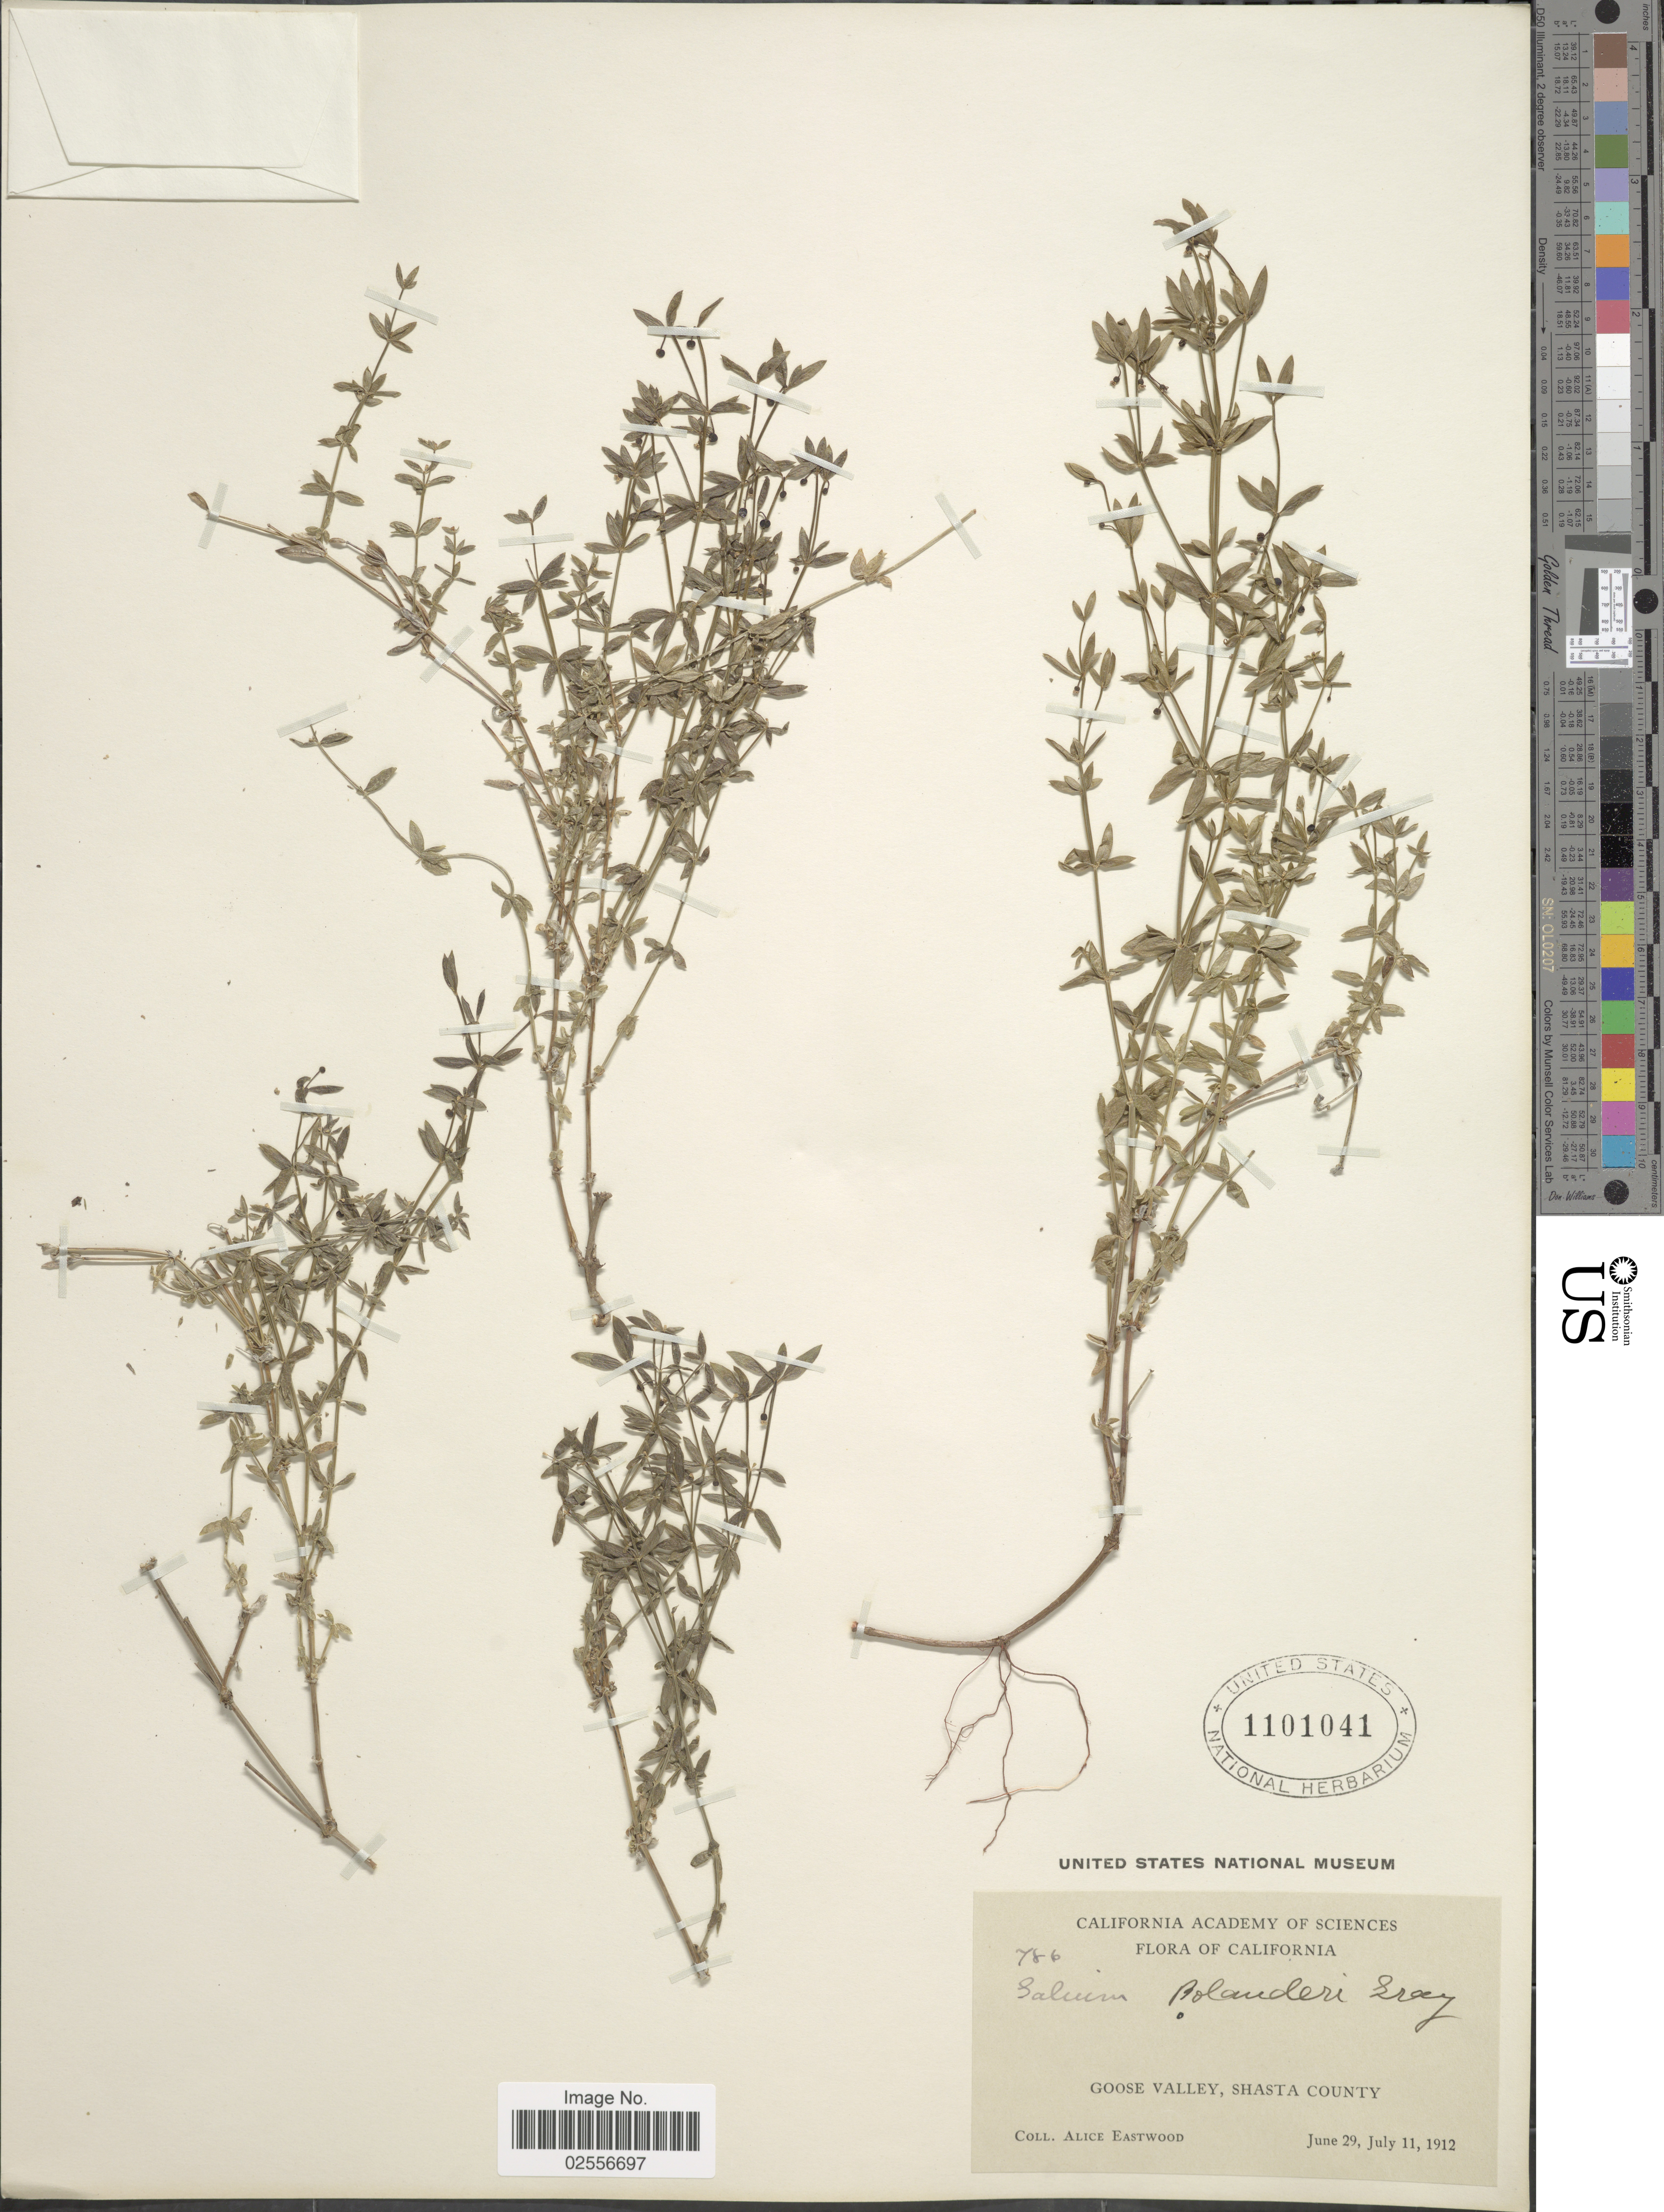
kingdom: Plantae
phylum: Tracheophyta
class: Magnoliopsida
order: Gentianales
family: Rubiaceae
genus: Galium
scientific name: Galium bolanderi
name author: A. Gray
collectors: A. Eastwood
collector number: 786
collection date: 1912-06-29/1912-07-11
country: United States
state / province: California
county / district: Shasta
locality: Goose Valley, Shasta County.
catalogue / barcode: US 1101041